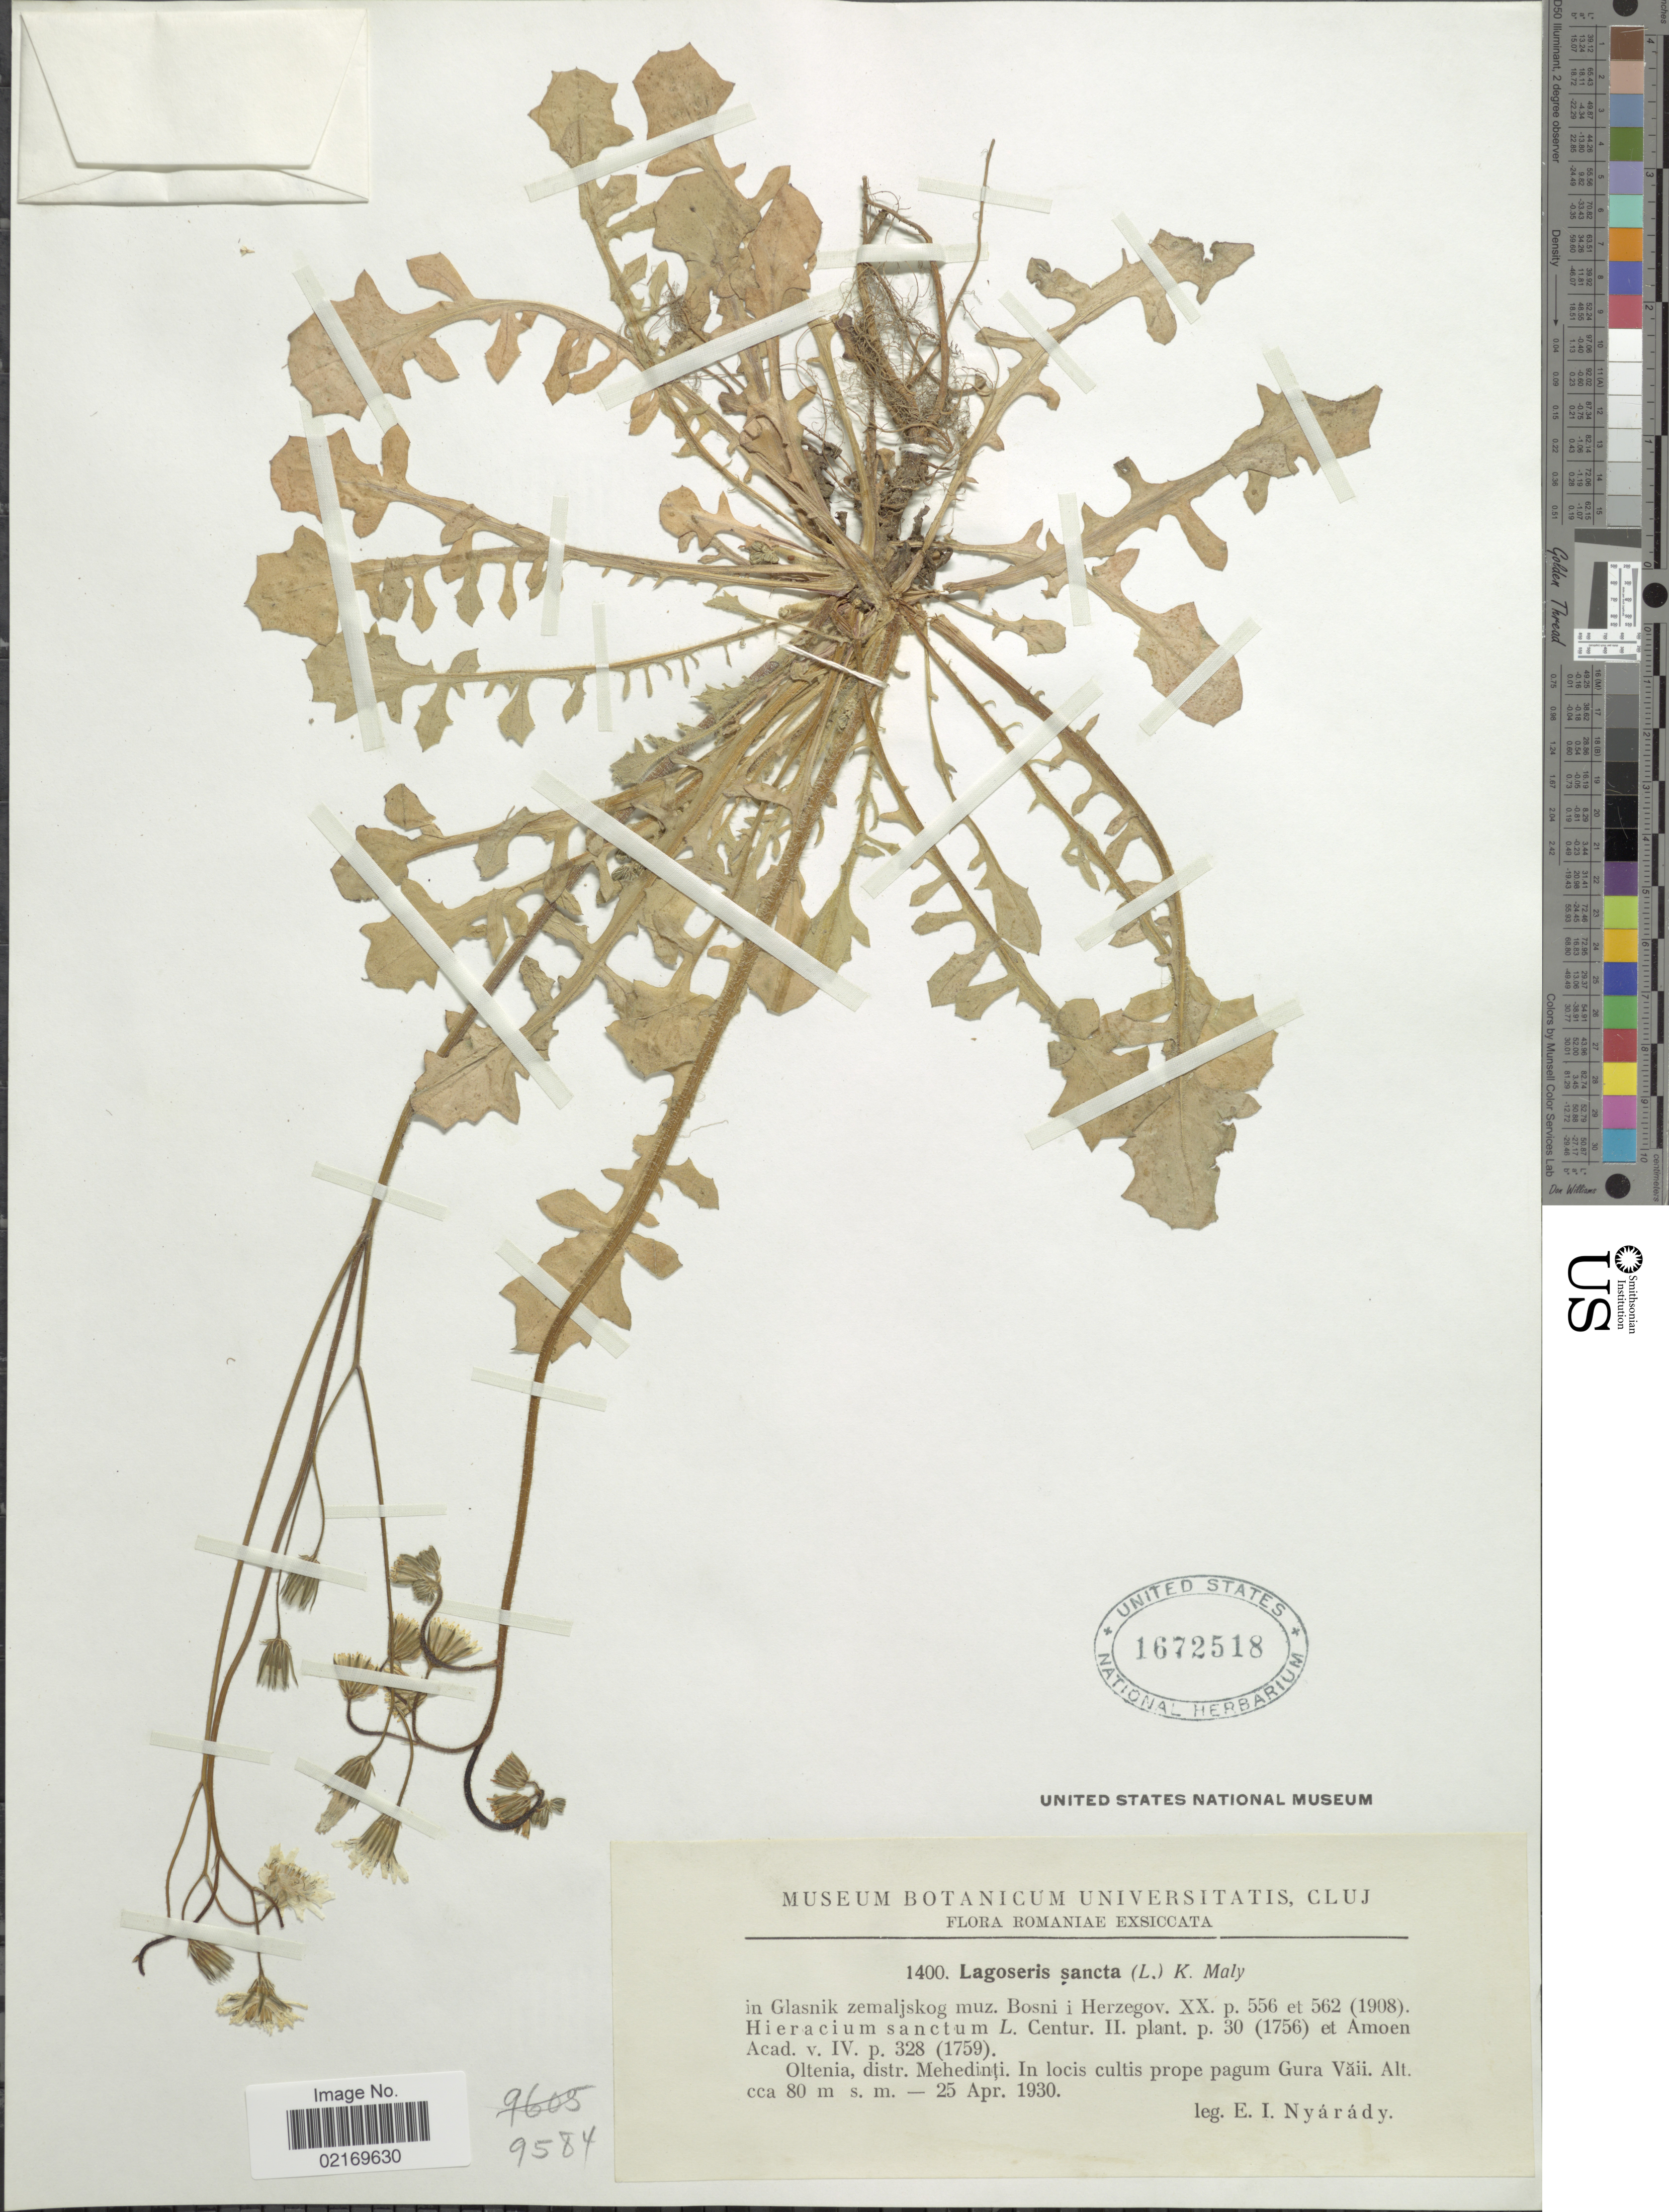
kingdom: Plantae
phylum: Tracheophyta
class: Magnoliopsida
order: Asterales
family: Asteraceae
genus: Crepis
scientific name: Crepis sancta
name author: (L.) Bornm.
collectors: E. Nyárády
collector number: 1400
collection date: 1930-04-25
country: Romania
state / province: Mehedinti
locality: Oltenia, prope pagum Gura Vaii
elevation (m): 80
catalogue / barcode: US 1672518